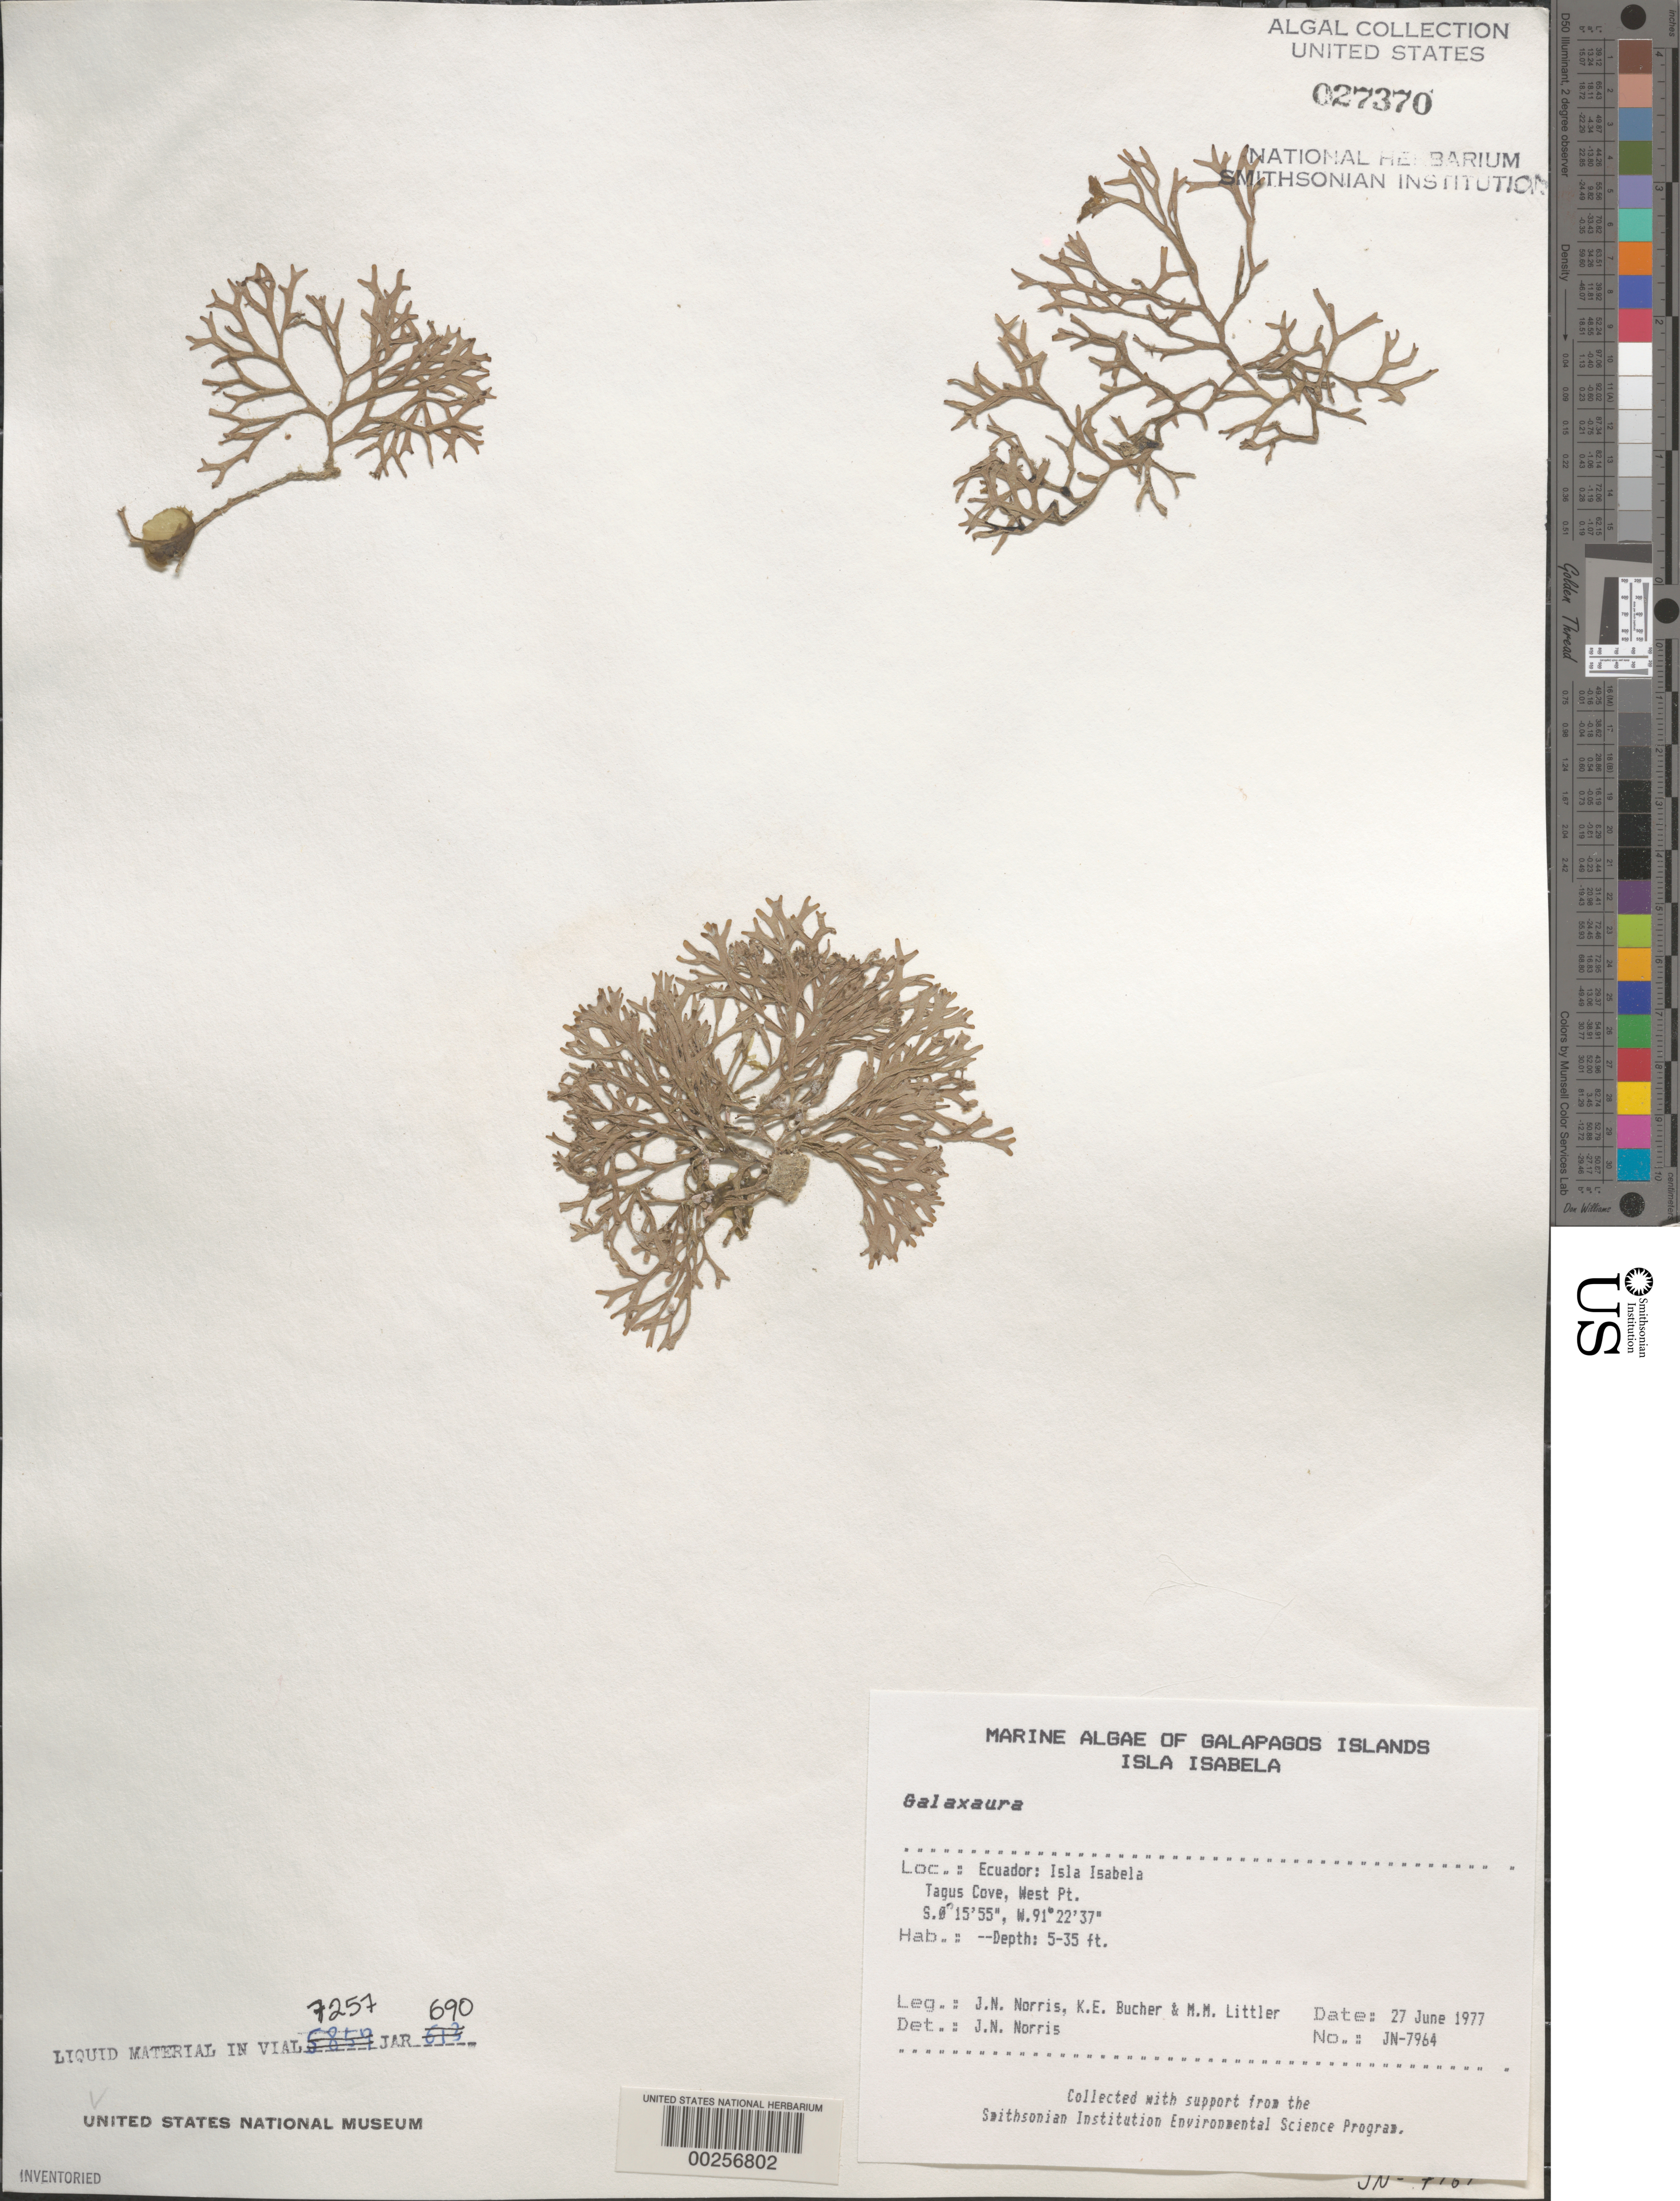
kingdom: Plantae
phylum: Rhodophyta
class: Florideophyceae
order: Nemaliales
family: Galaxauraceae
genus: Galaxaura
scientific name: Galaxaura sp.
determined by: Norris, James N.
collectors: J. N. Norris, K. E. Bucher & M. M. Littler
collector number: JN-7964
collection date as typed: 27 Jun 1977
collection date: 1977-06-27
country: Ecuador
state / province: Colón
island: Isabela [Albemarle]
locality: Tagus Cove, West Point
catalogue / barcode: US 27370